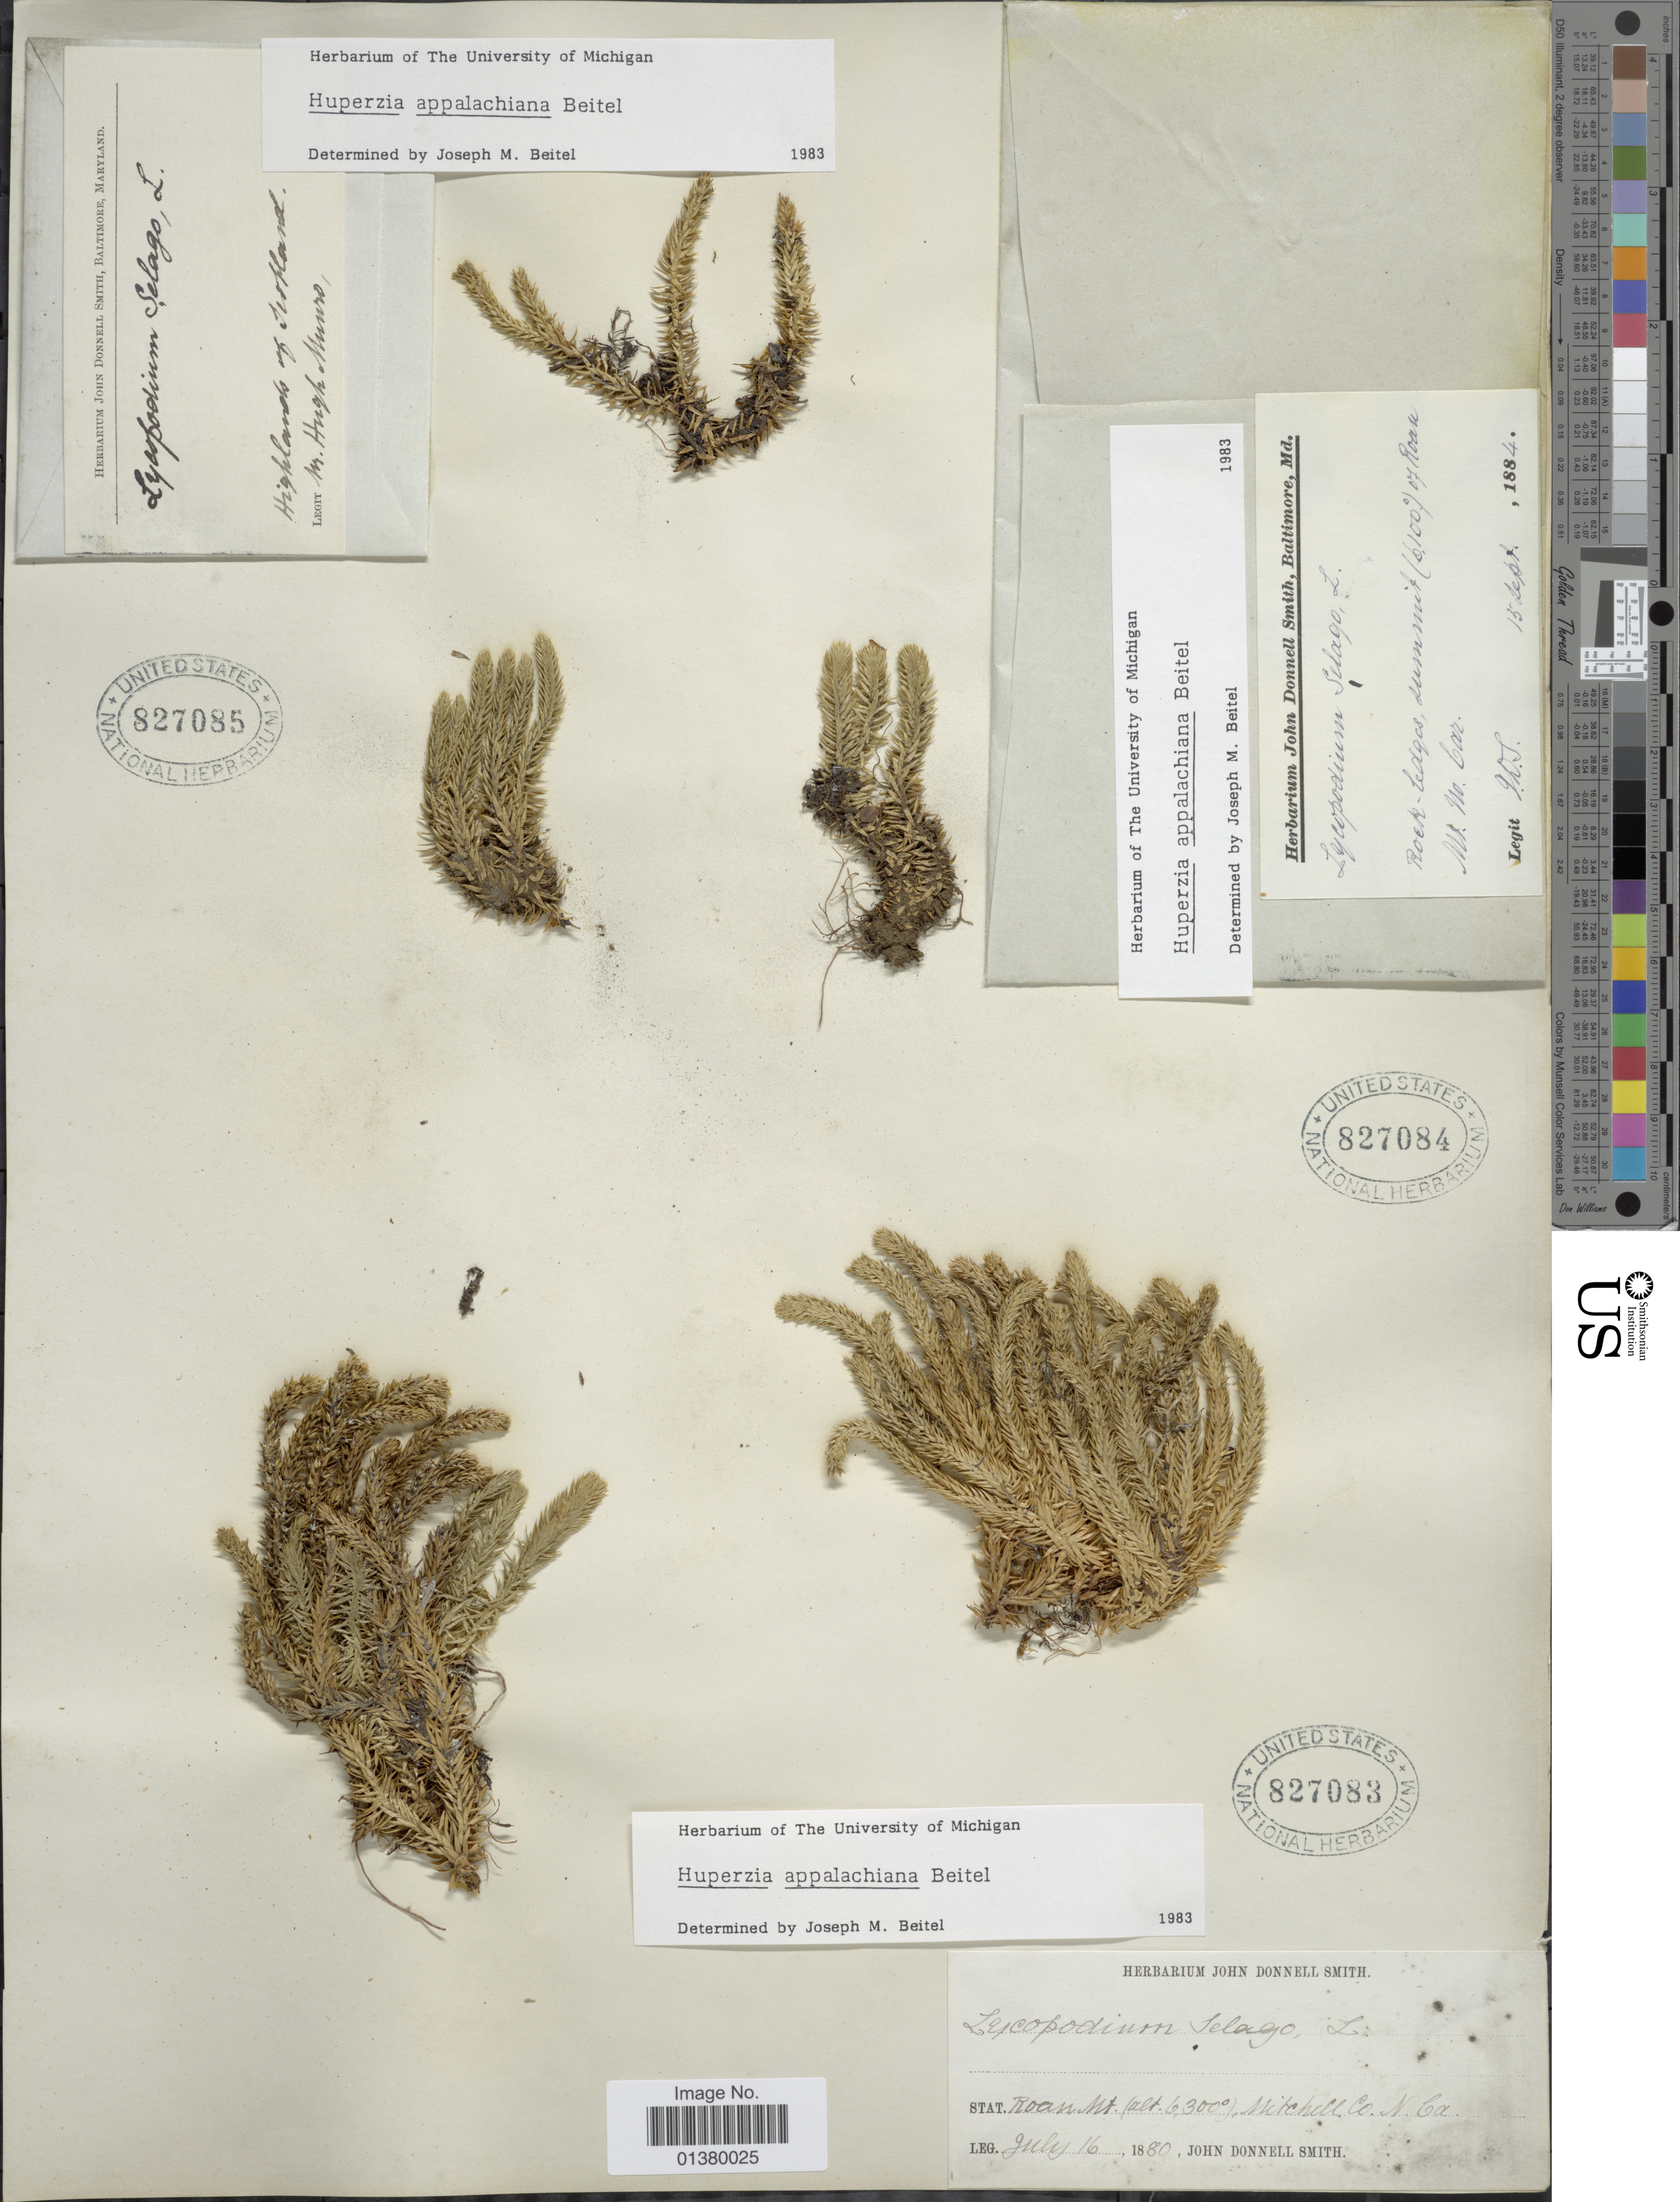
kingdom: Plantae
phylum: Tracheophyta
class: Lycopodiopsida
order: Lycopodiales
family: Lycopodiaceae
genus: Huperzia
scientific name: Huperzia appalachiana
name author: Beitel & Mickel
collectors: J. Donnell Smith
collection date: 1880-07-16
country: United States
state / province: North Carolina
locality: Roan Mt. Mitchell Co.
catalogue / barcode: US 827083